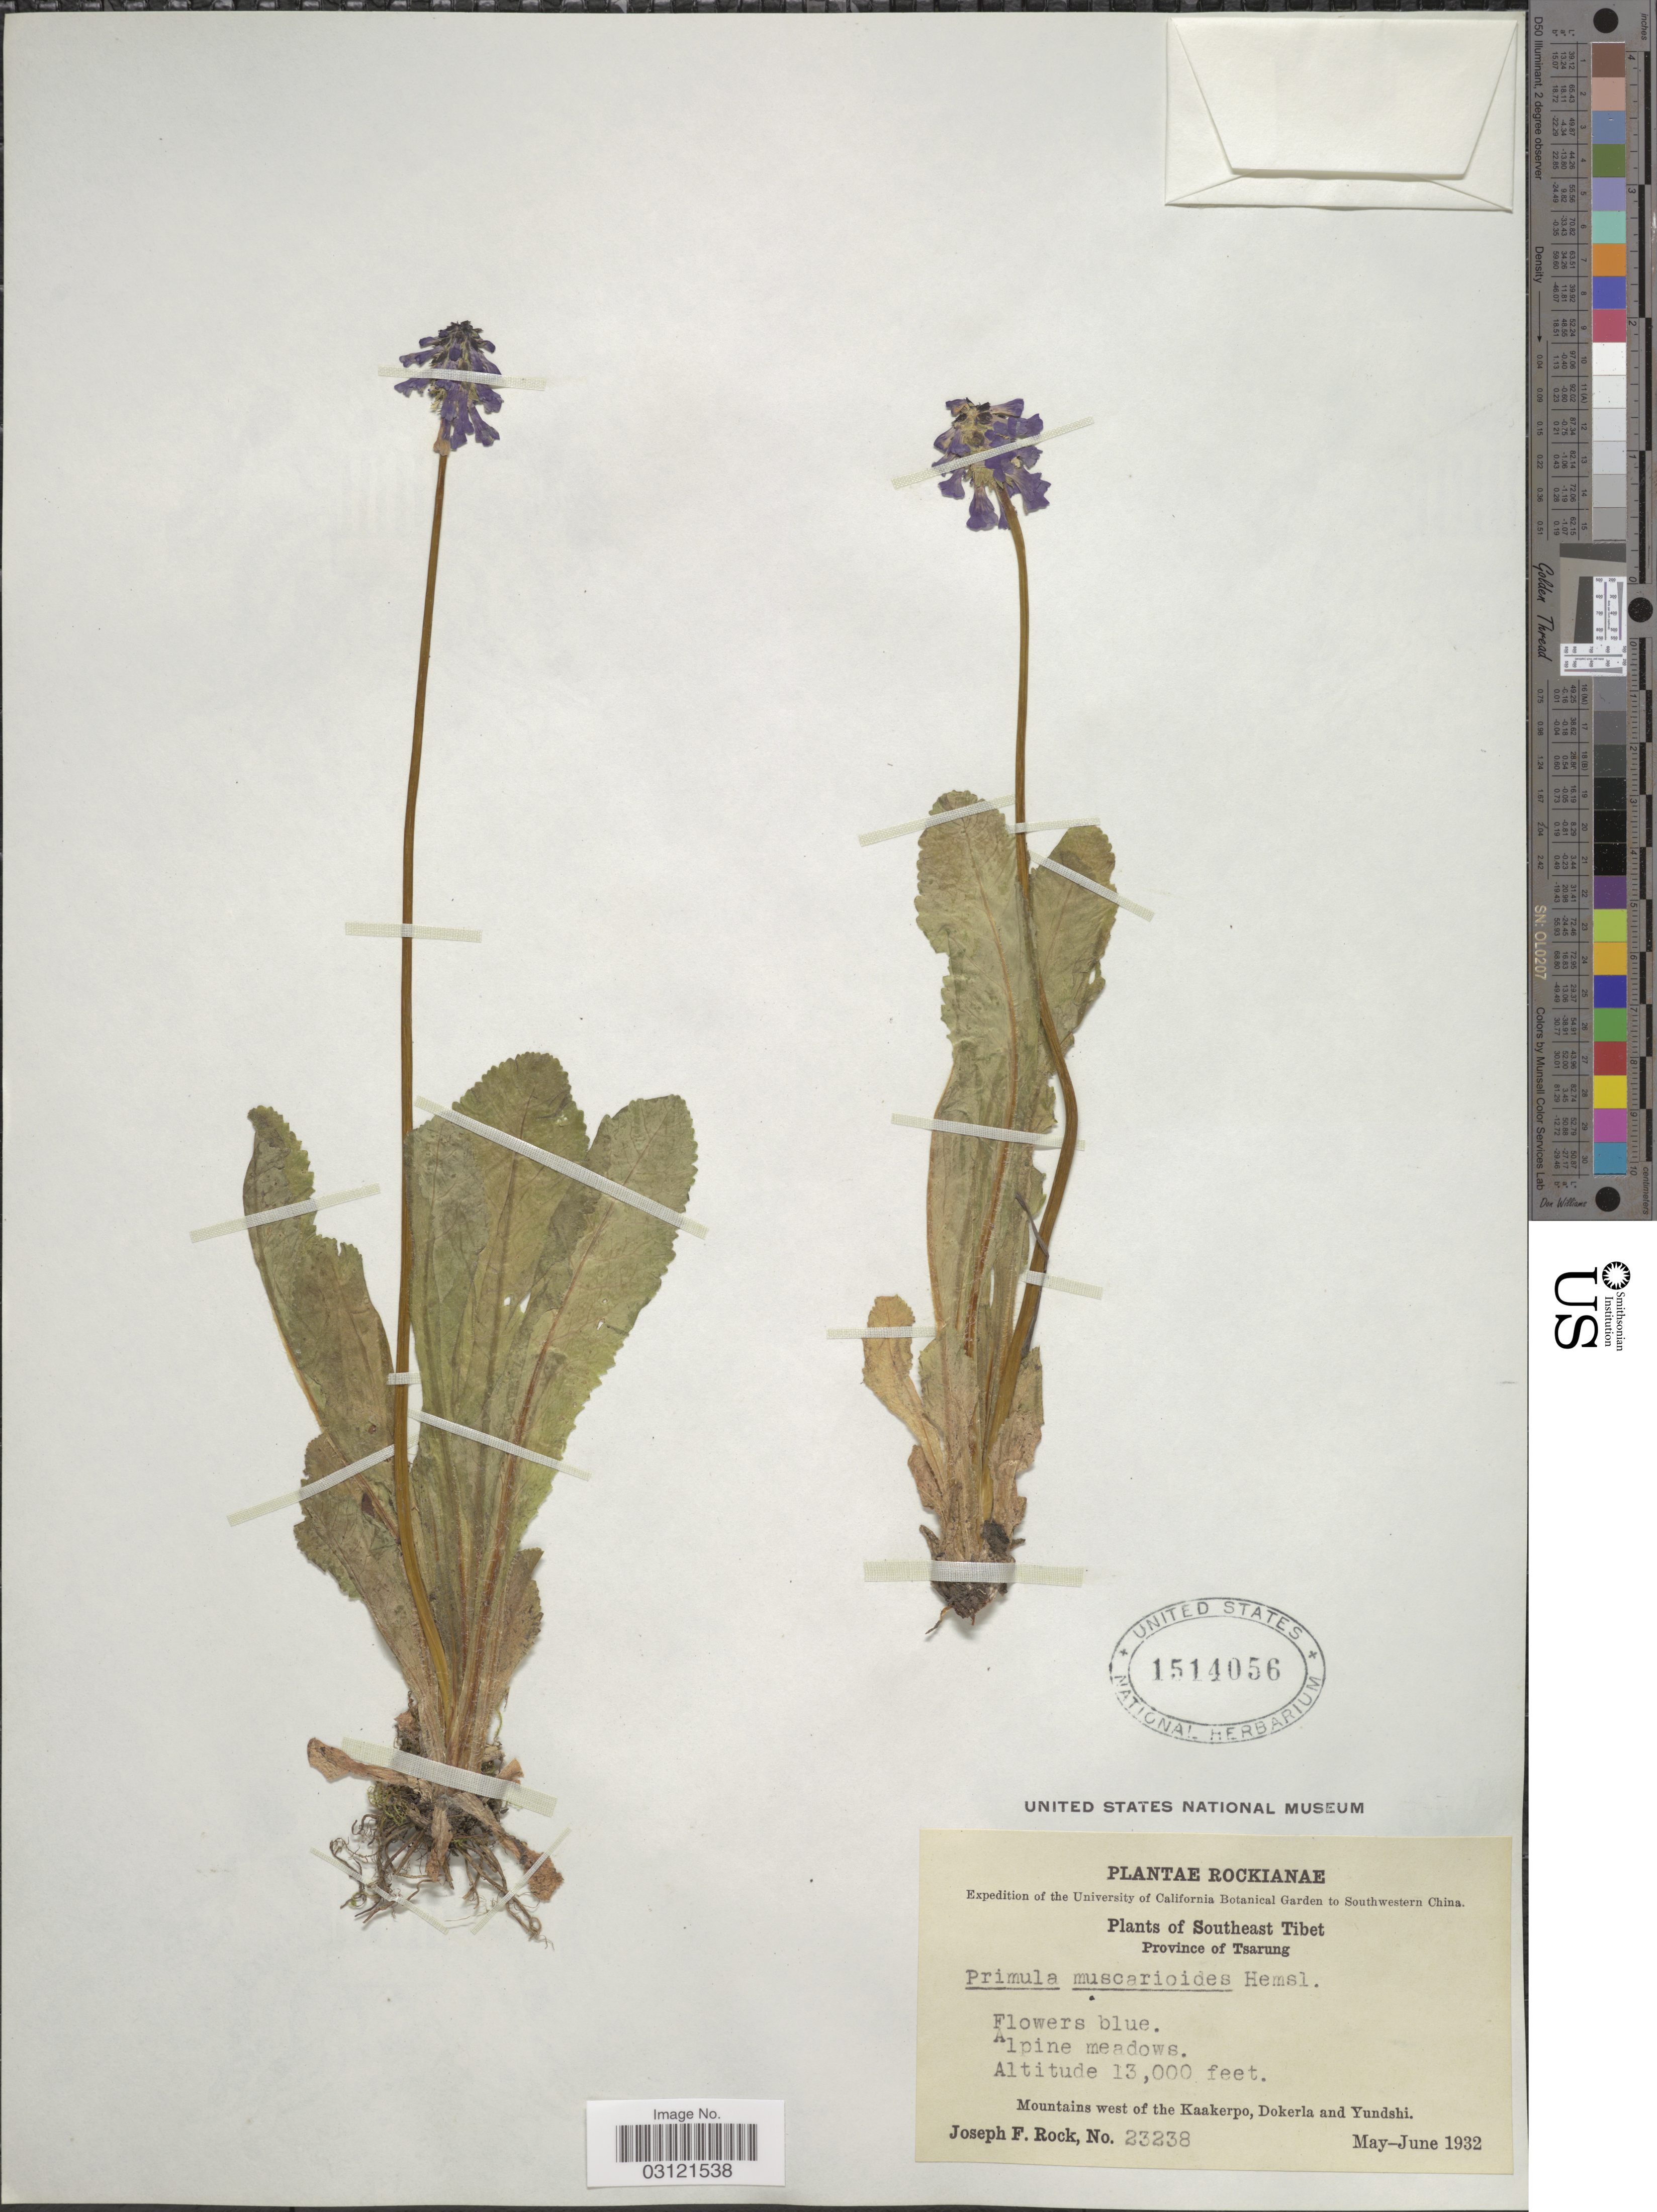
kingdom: Plantae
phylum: Tracheophyta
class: Magnoliopsida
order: Ericales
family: Primulaceae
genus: Primula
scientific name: Primula muscarioides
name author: Hemsl.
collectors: J. F. Rock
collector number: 23238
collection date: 1932-05/1932-06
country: China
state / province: Xizang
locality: Southwestern China. Southeast Tibet. Province of Tsarung. Alpine meadows. Mountains west of the Kaakerpo, Dokerla and Yundshi.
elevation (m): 3962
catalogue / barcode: US 1514056